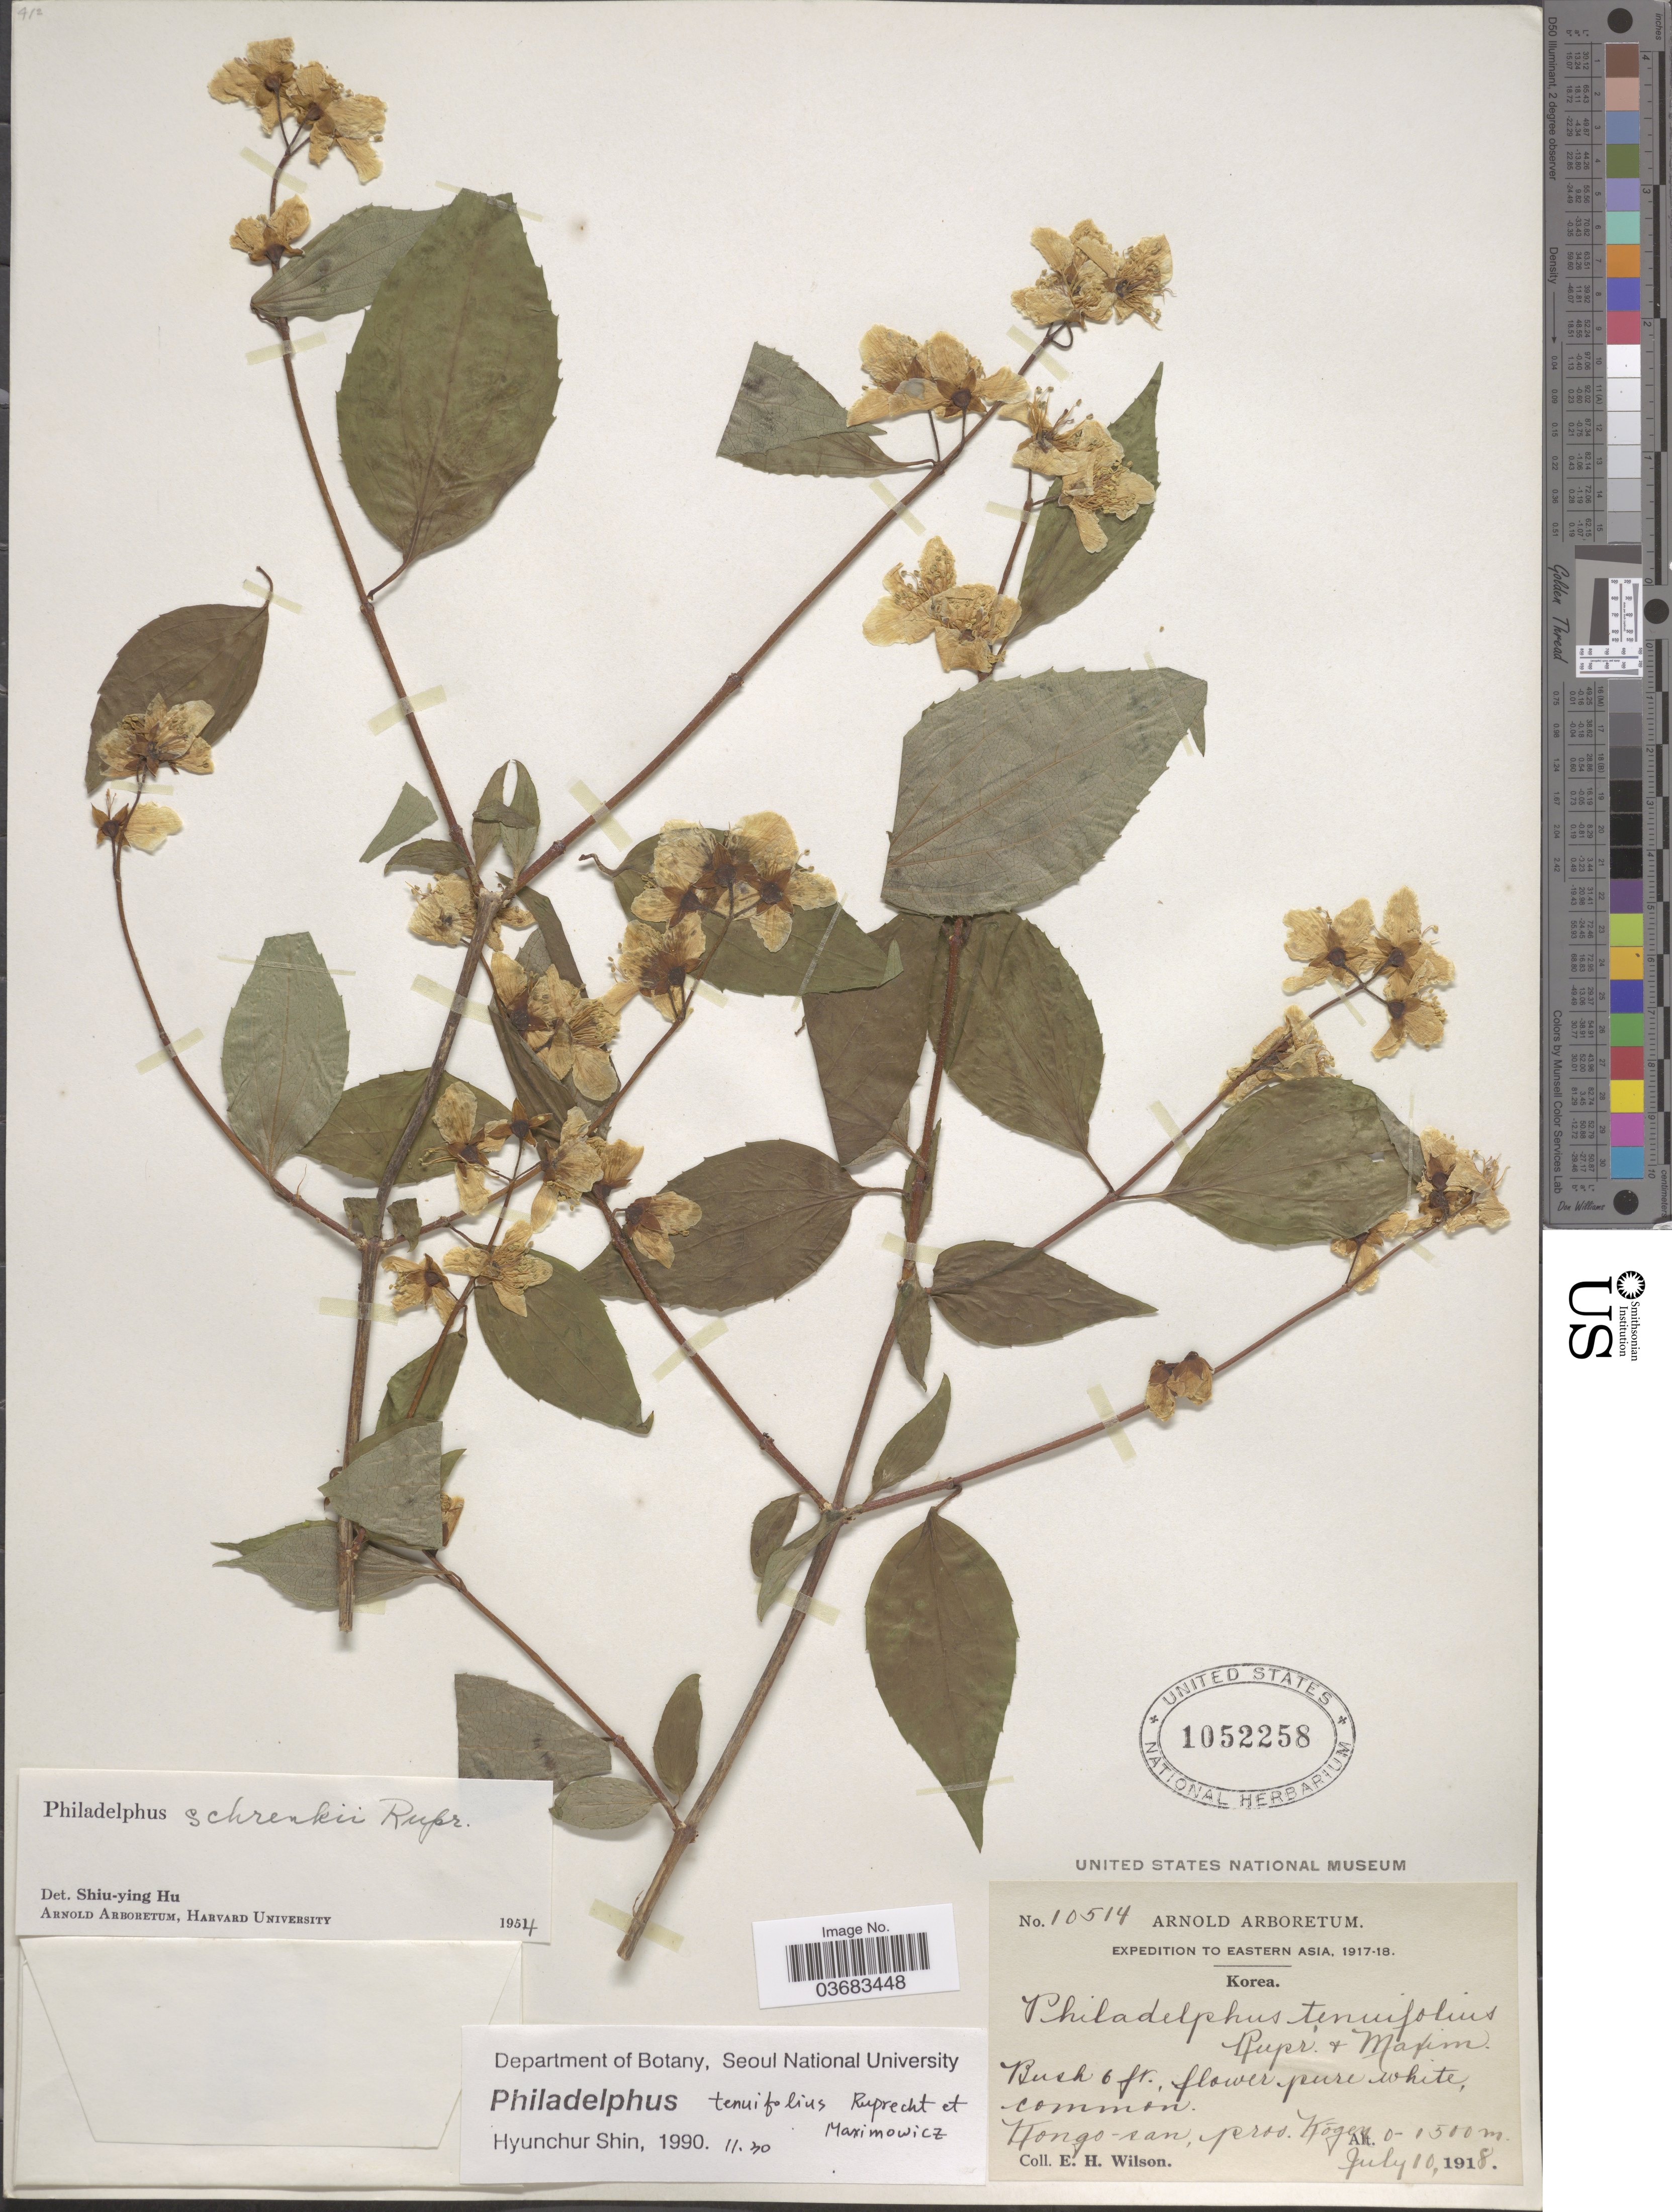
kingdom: Plantae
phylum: Tracheophyta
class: Magnoliopsida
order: Cornales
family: Hydrangeaceae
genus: Philadelphus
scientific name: Philadelphus tenuifolius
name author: Rupr.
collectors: E. Wilson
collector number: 10514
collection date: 1918-07-10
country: North Korea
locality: Expedition to Eastern Asia, 1917-18. Kongo-san, prov. Kōgen.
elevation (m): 0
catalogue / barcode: US 1052258